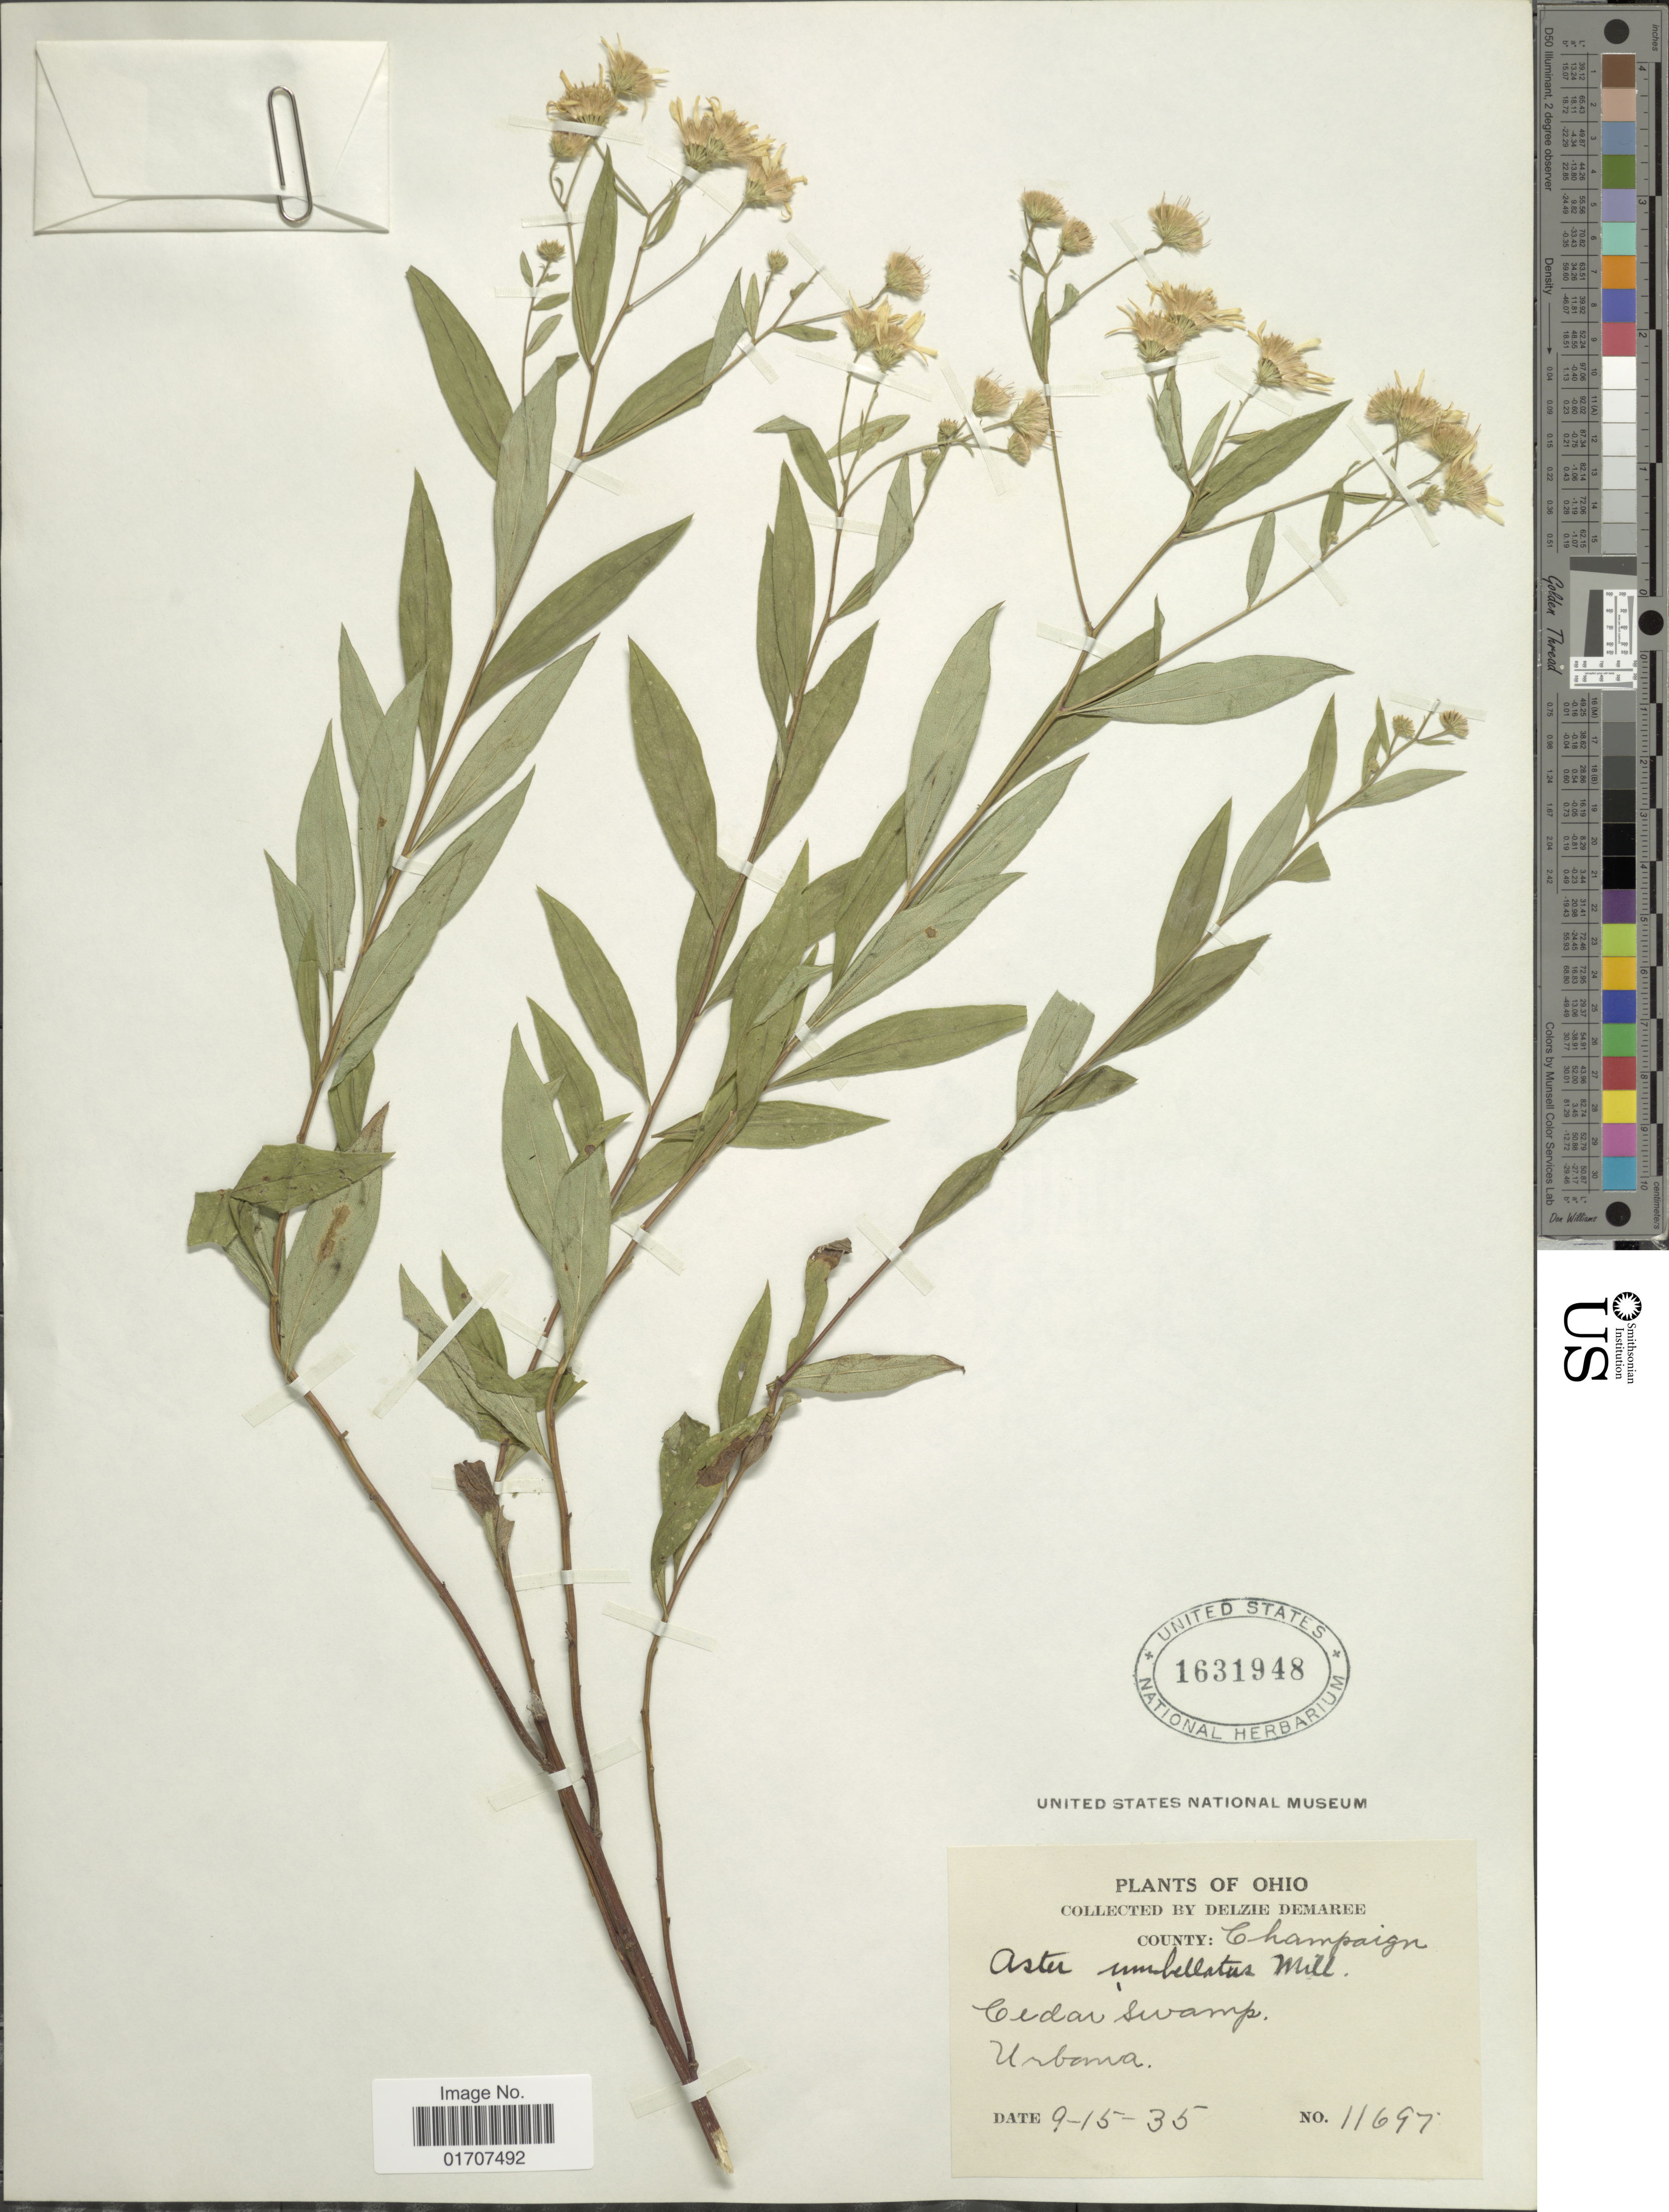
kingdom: Plantae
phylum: Tracheophyta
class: Magnoliopsida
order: Asterales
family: Asteraceae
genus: Doellingeria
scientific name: Doellingeria umbellata var. umbellata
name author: Nees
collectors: D. Demaree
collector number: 11679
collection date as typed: Transcribed d/m/y: 15/9/35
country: United States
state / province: Ohio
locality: County: Champaign, Cedar swamps, Urbana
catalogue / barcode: US 1631948